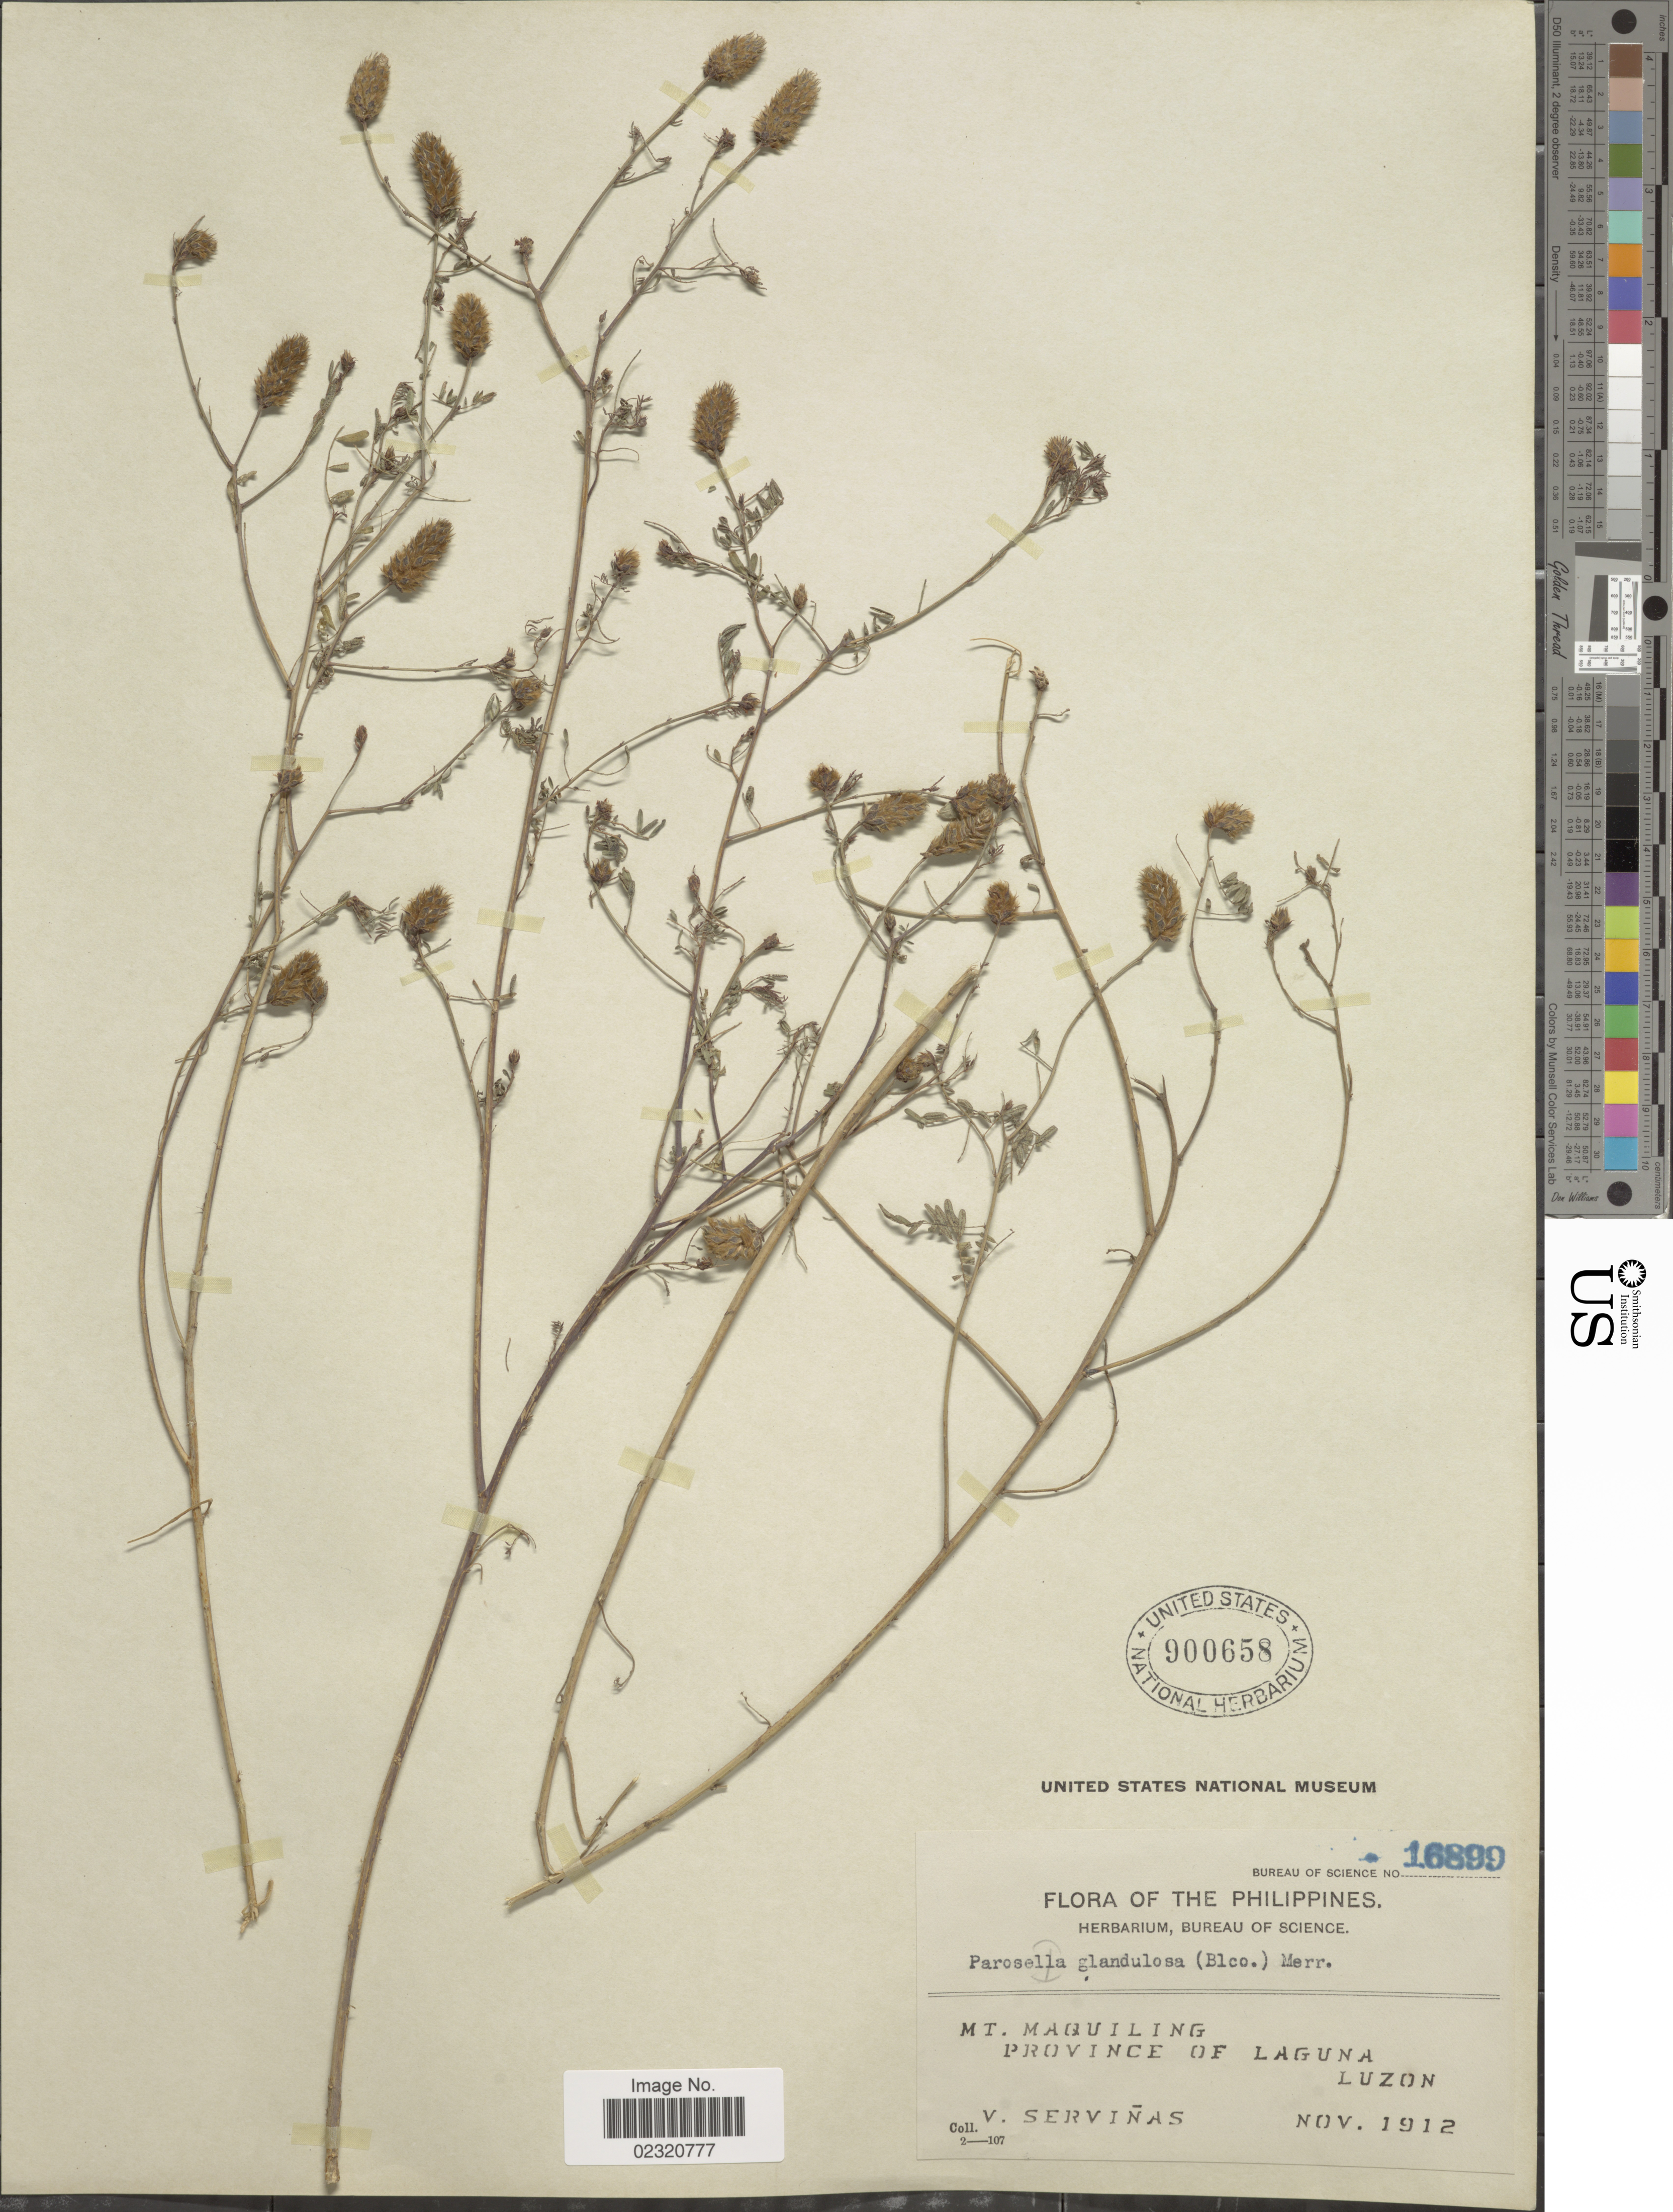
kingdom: Plantae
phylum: Tracheophyta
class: Magnoliopsida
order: Fabales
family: Fabaceae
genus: Dalea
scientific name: Dalea cliffortiana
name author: Willd.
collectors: V. Servinas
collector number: Bureau of Science 16899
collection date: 1912-11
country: Philippines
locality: Mt. Maquiling, Province of Laguna, Luzon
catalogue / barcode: US 900658